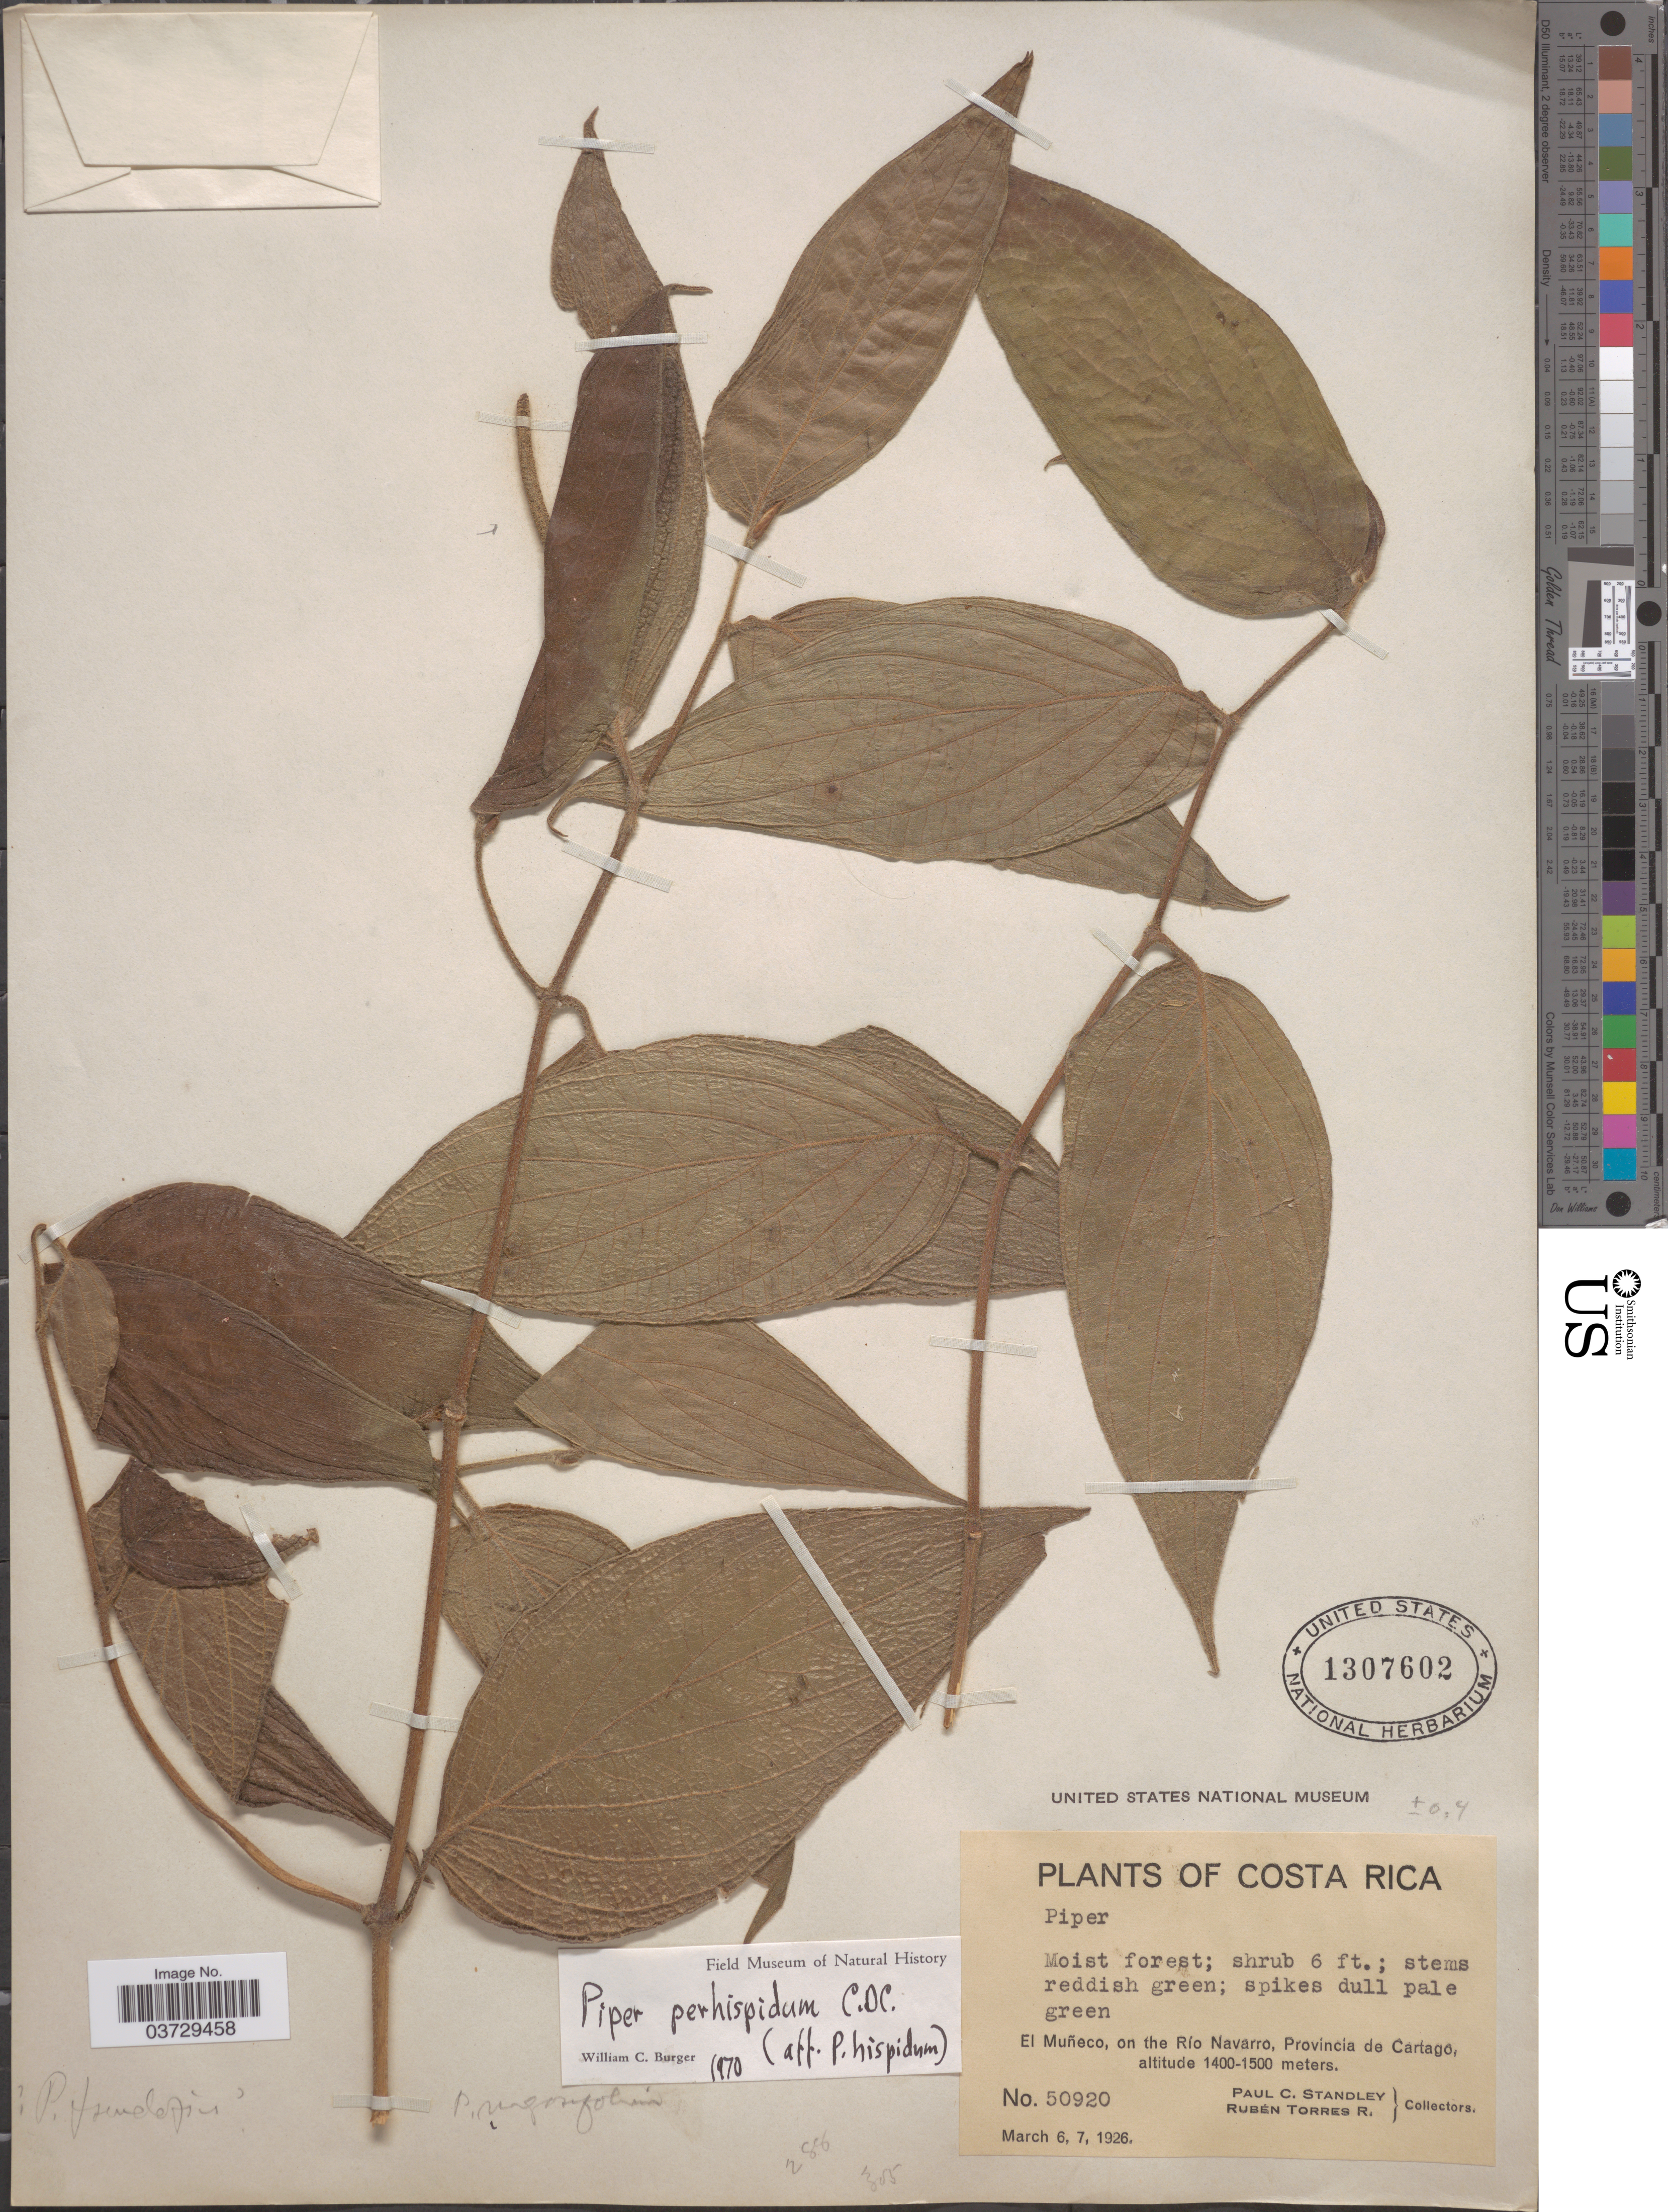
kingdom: Plantae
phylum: Tracheophyta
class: Magnoliopsida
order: Piperales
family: Piperaceae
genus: Piper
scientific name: Piper perhispidum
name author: C. DC.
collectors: P. C. Standley & R. Torres Rojas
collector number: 50920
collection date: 1926-03-06/1926-03-07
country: Costa Rica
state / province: Cartago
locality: El Muñeco, on the Río Navarro.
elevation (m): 1400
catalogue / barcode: US 1307602